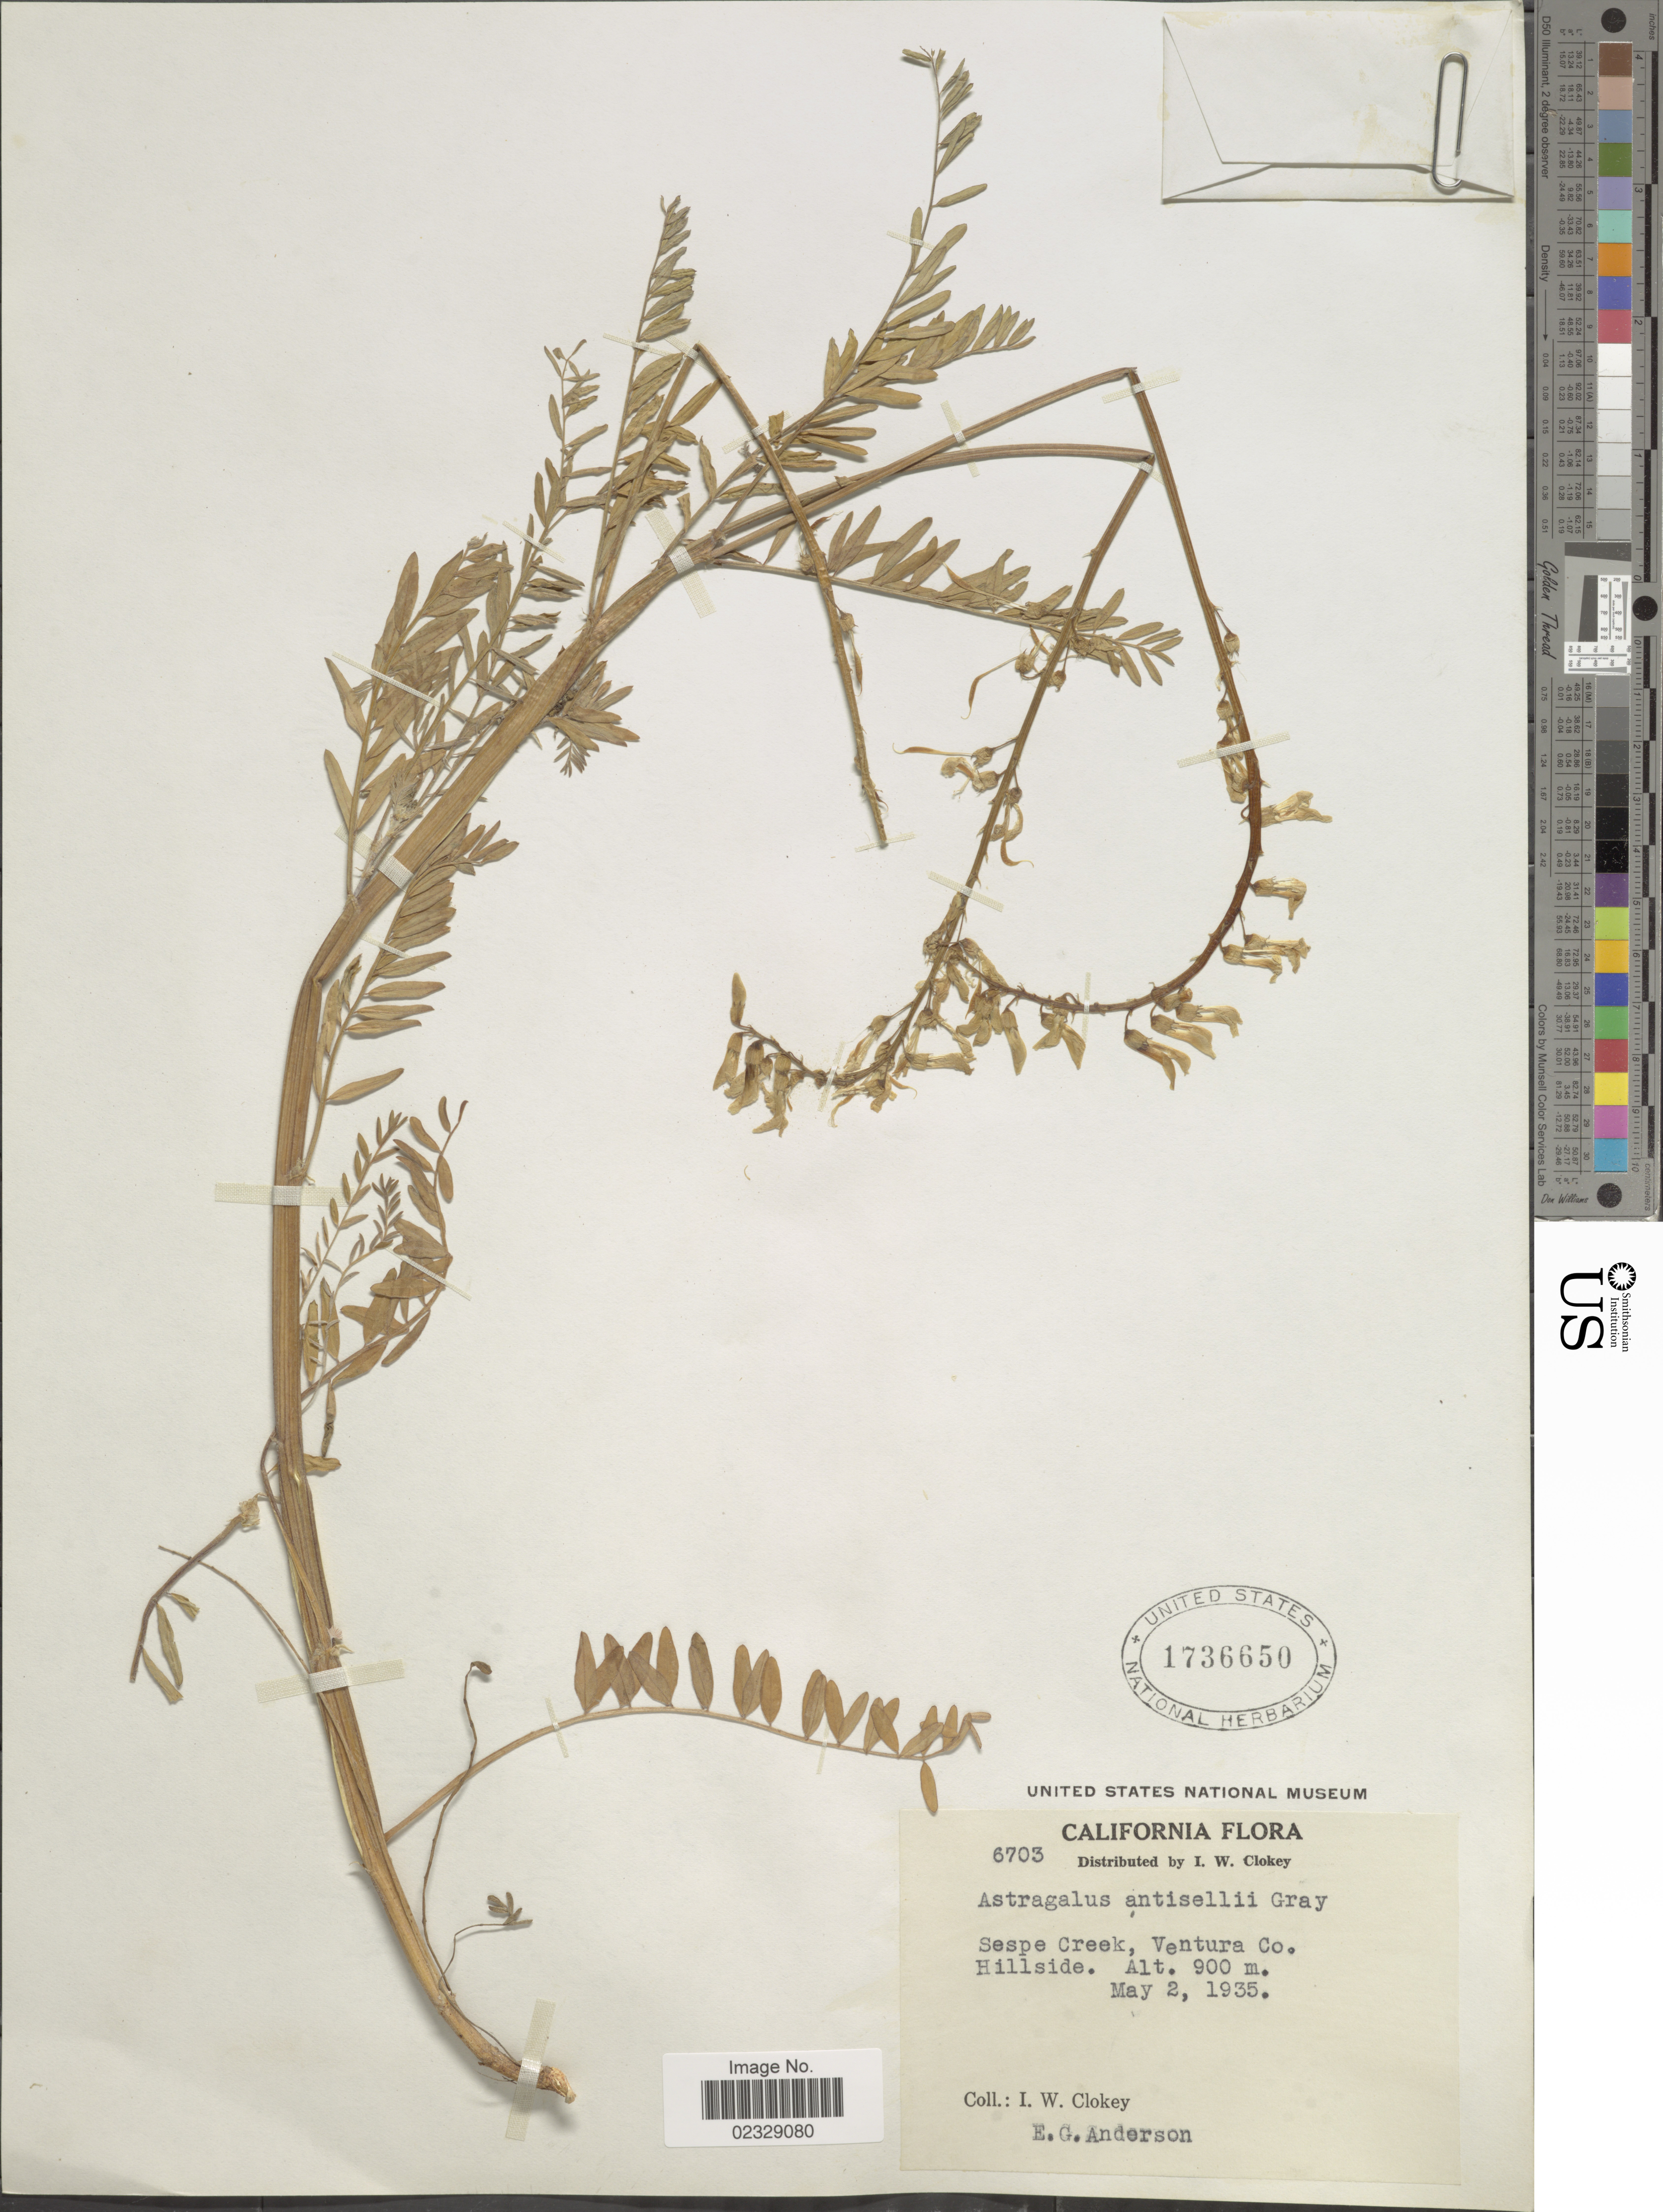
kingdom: Plantae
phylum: Tracheophyta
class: Magnoliopsida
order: Fabales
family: Fabaceae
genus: Astragalus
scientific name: Astragalus antisellii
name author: A. Gray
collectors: I. W. Clokey & E. G. Anderson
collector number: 6703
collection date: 1935-05-02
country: United States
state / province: California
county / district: Ventura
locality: Sespe Creek, Ventura Co. Hillside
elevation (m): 900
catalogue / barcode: US 1736650